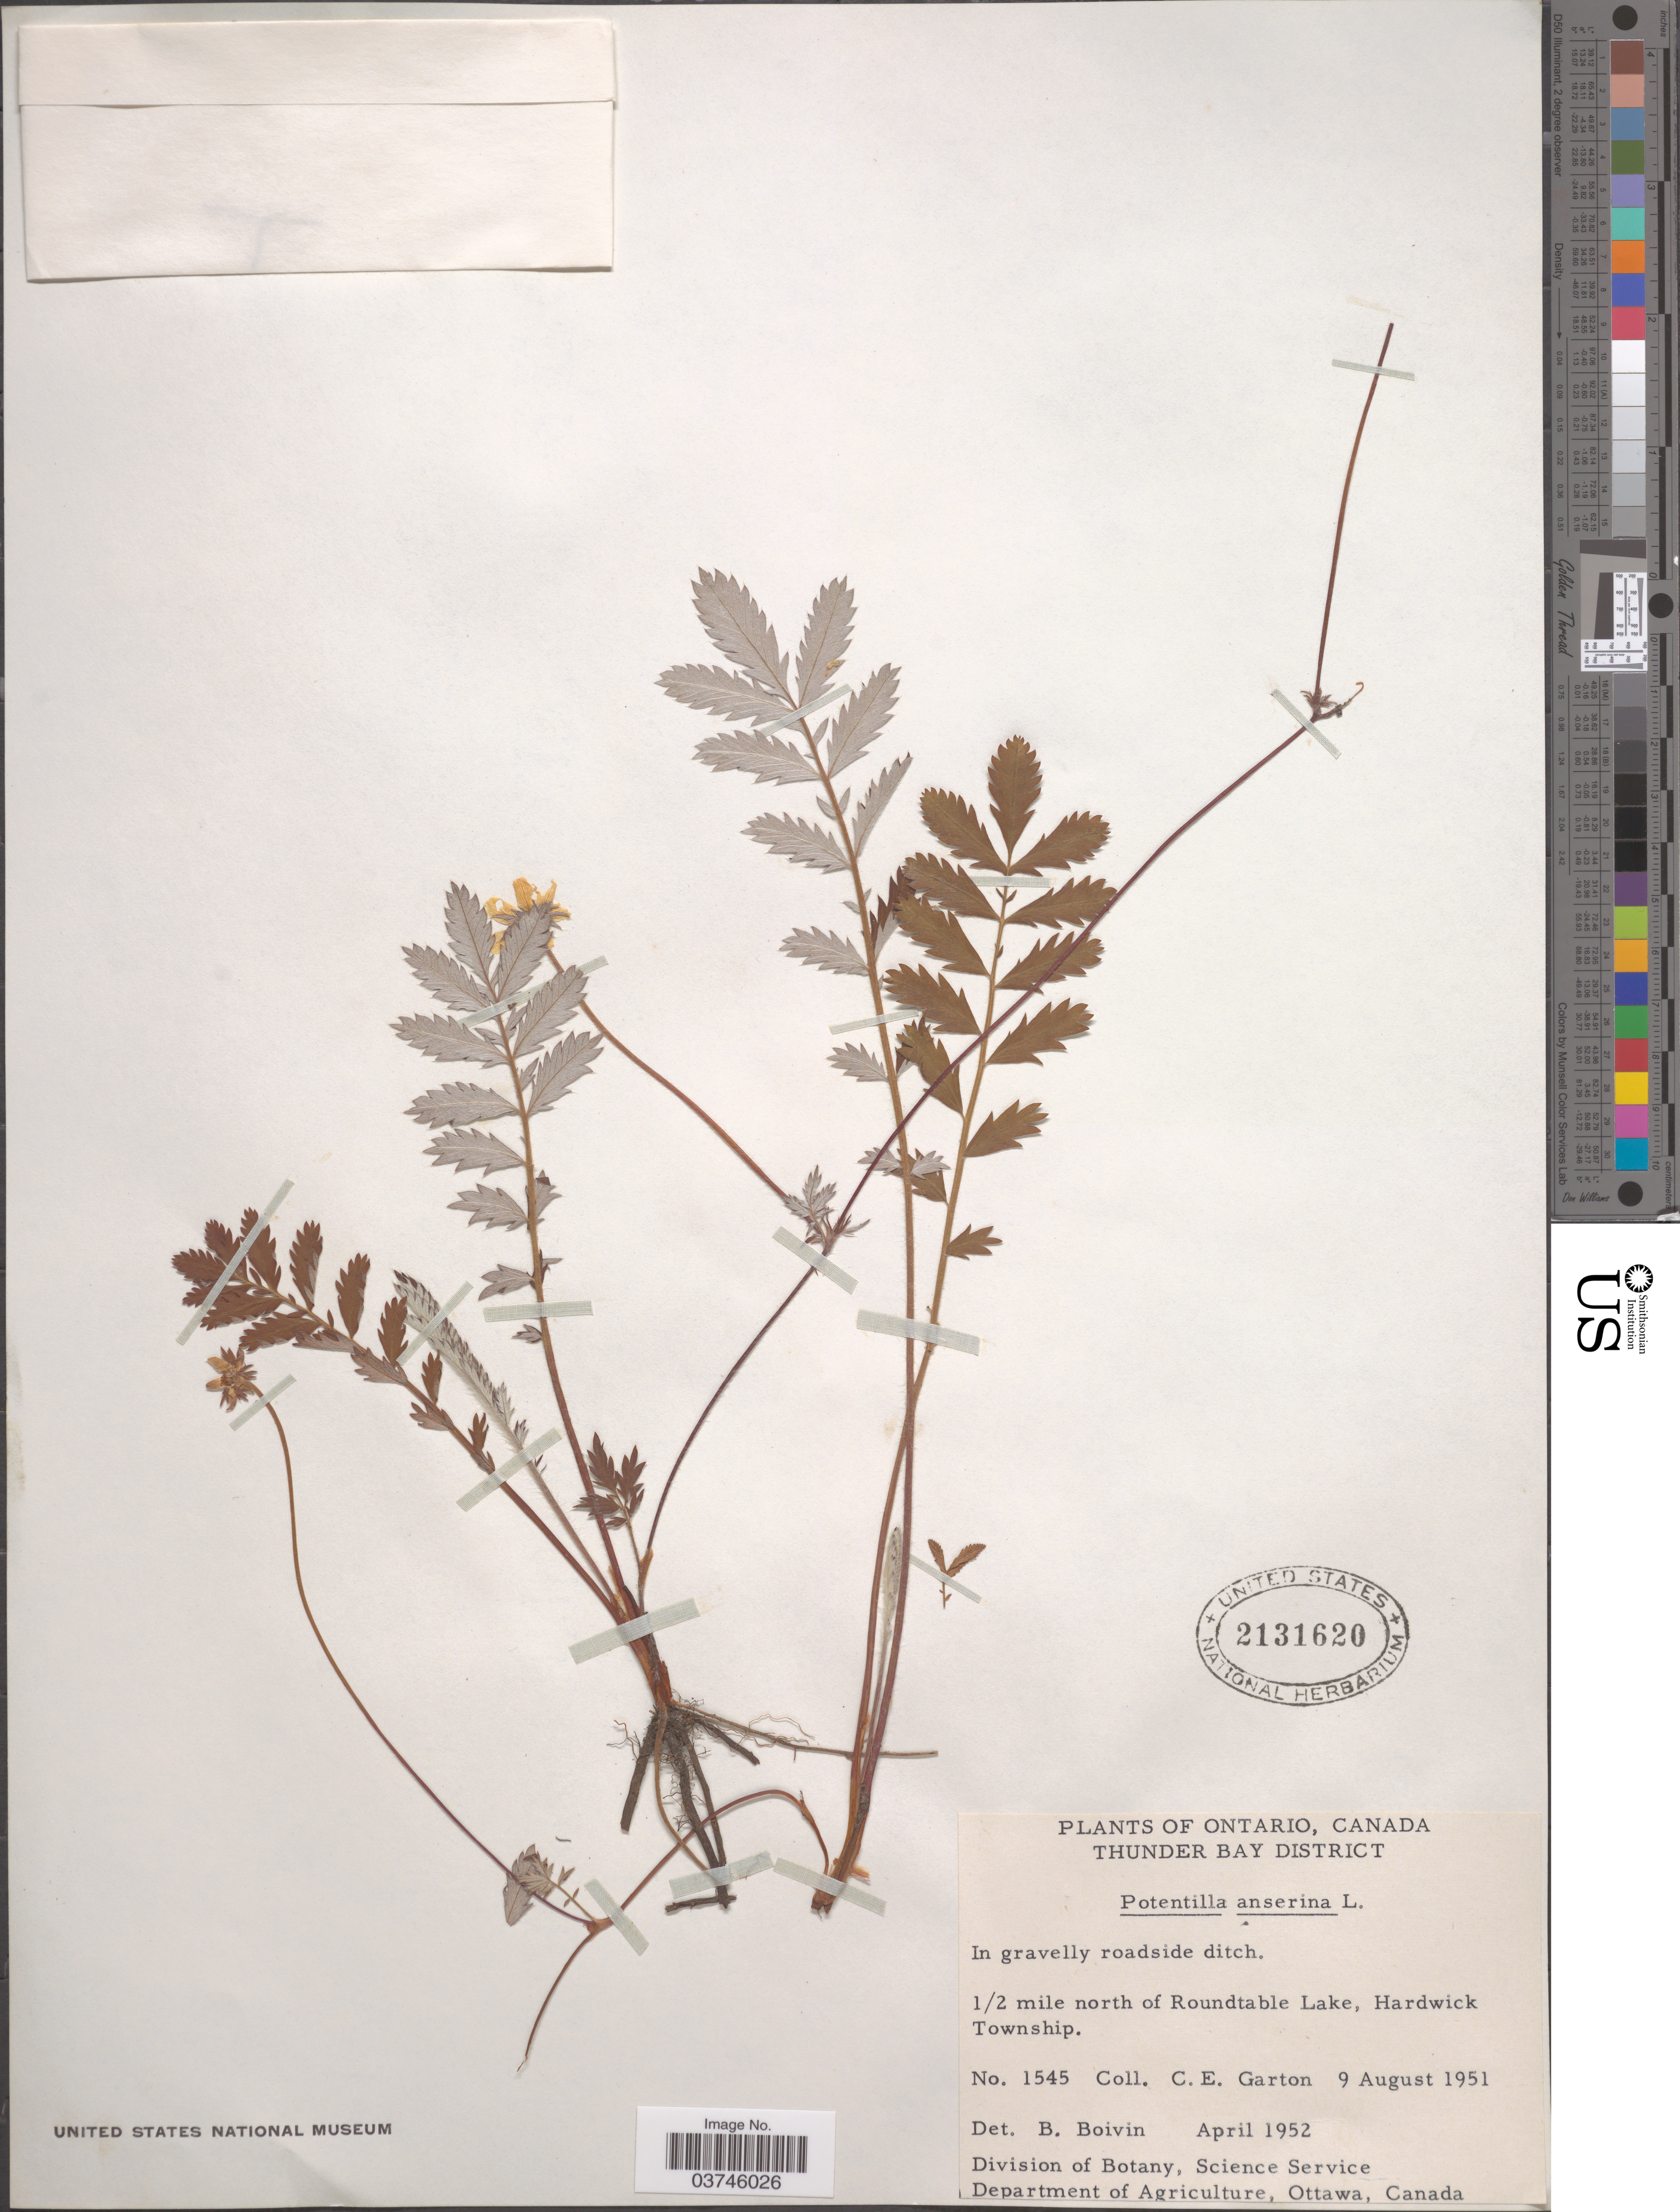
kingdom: Plantae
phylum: Tracheophyta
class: Magnoliopsida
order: Rosales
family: Rosaceae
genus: Argentina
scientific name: Argentina anserina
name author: (L.) Rydb.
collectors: C. E. Garton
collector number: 1545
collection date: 1951-08-09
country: Canada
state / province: Ontario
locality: Thunder Bay District. ½ mile north of Roundtable Lake, Hardwick Township.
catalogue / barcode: US 2131620